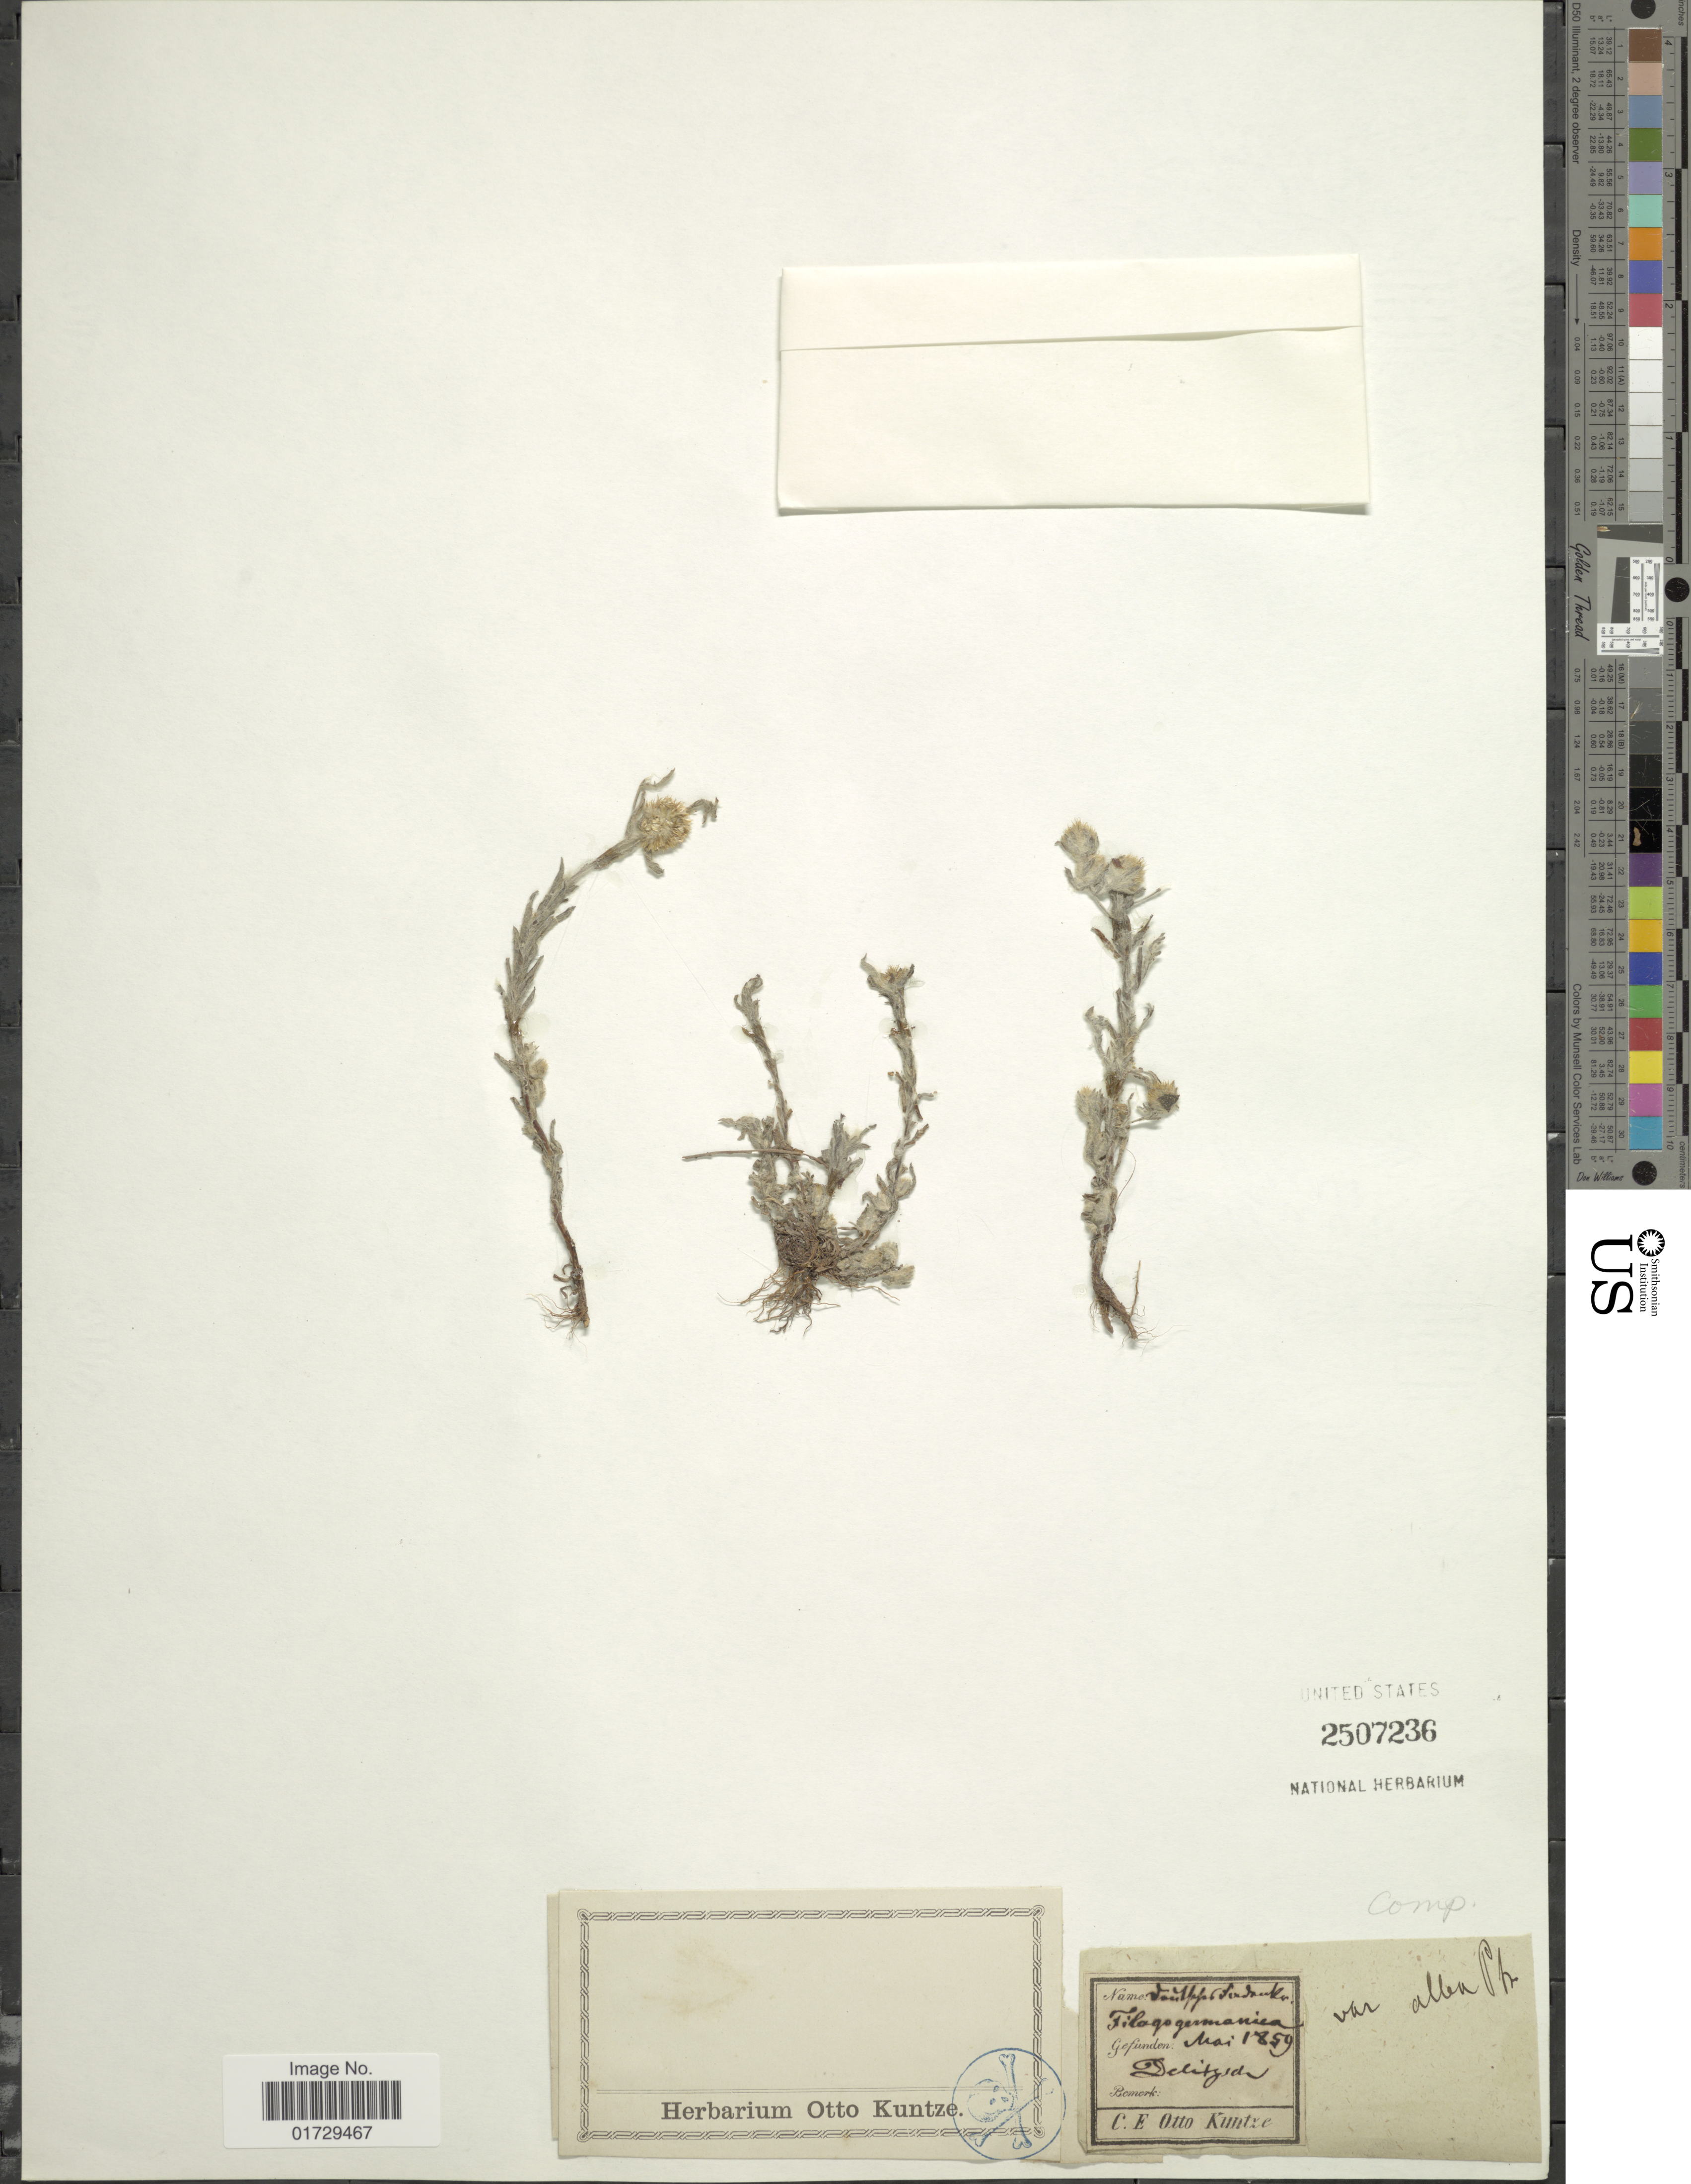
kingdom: Plantae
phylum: Tracheophyta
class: Magnoliopsida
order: Asterales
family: Asteraceae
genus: Filago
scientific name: Filago germanica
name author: (L.) Huds.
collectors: C.E.O. Kuntze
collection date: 1859-05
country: Germany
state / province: Sachsen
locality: Delitzsen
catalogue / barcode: US 2507236